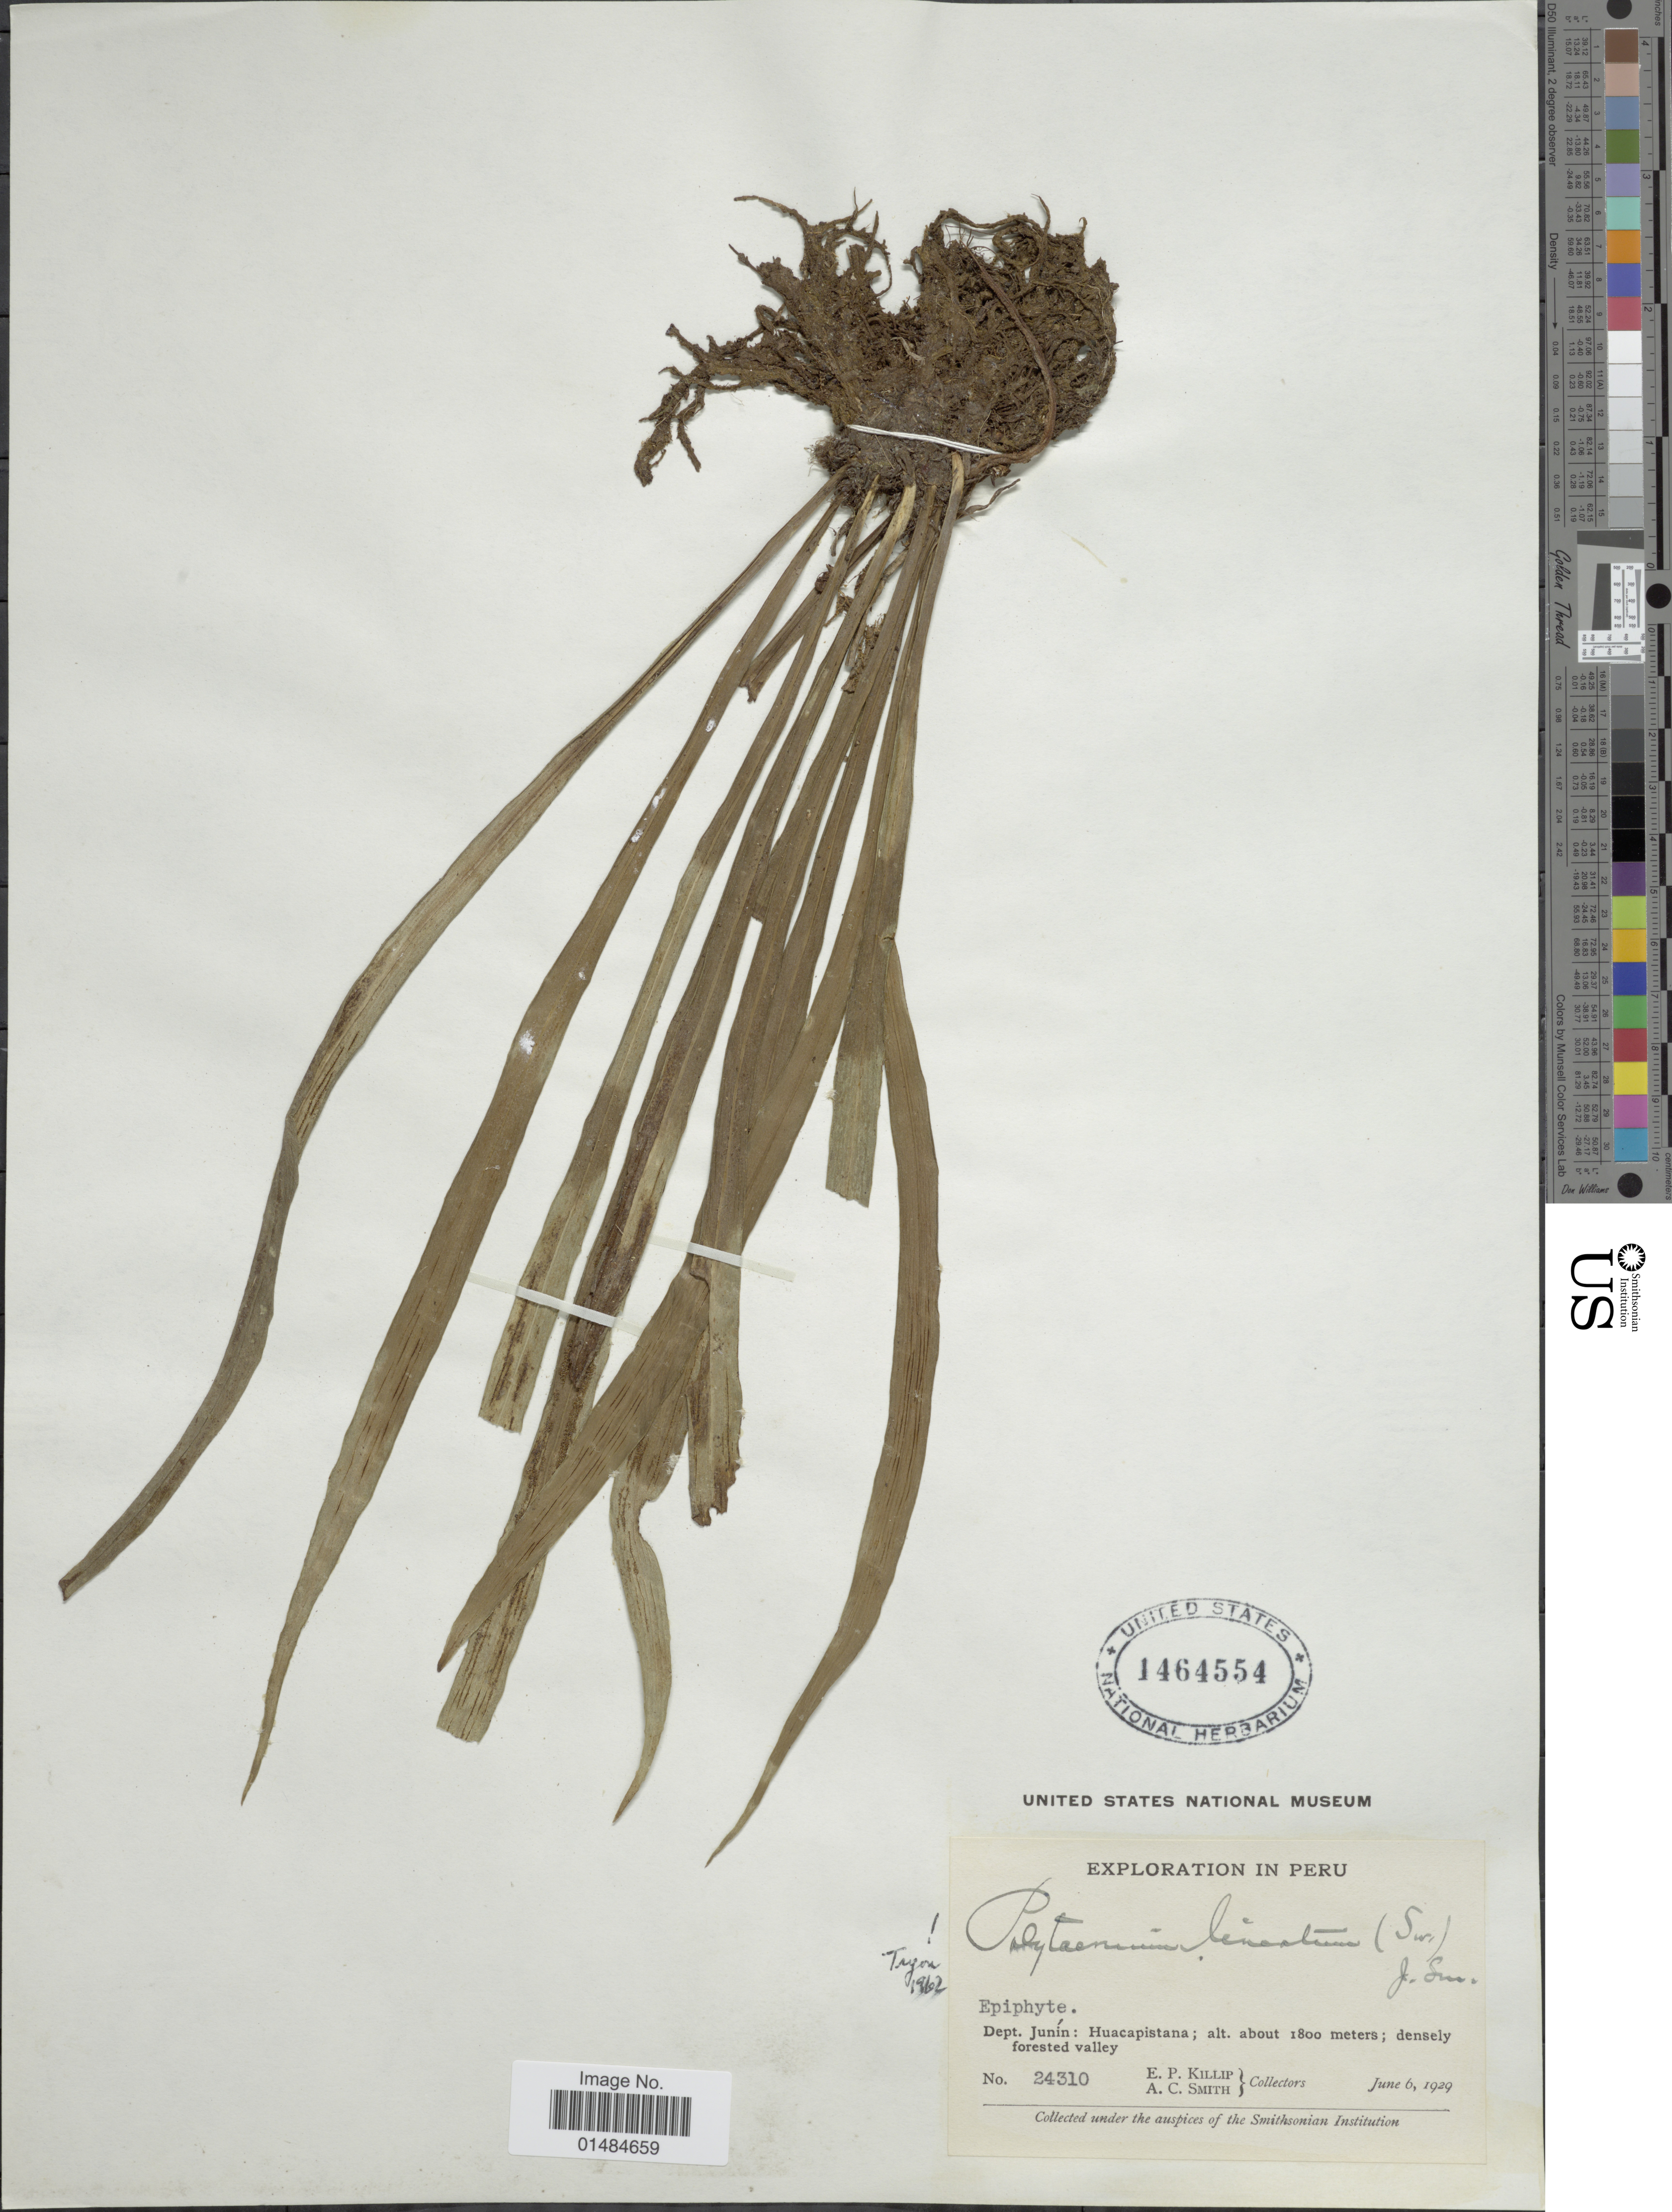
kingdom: Plantae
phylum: Tracheophyta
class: Polypodiopsida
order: Polypodiales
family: Pteridaceae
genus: Polytaenium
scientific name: Polytaenium lineatum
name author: (Sw.) J. Sm.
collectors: E. P. Killip & A. C. Smith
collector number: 24310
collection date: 1929-06-06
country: Peru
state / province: Junín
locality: Dept. Junín: Huacapistana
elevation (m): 1800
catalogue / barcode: US 1464554